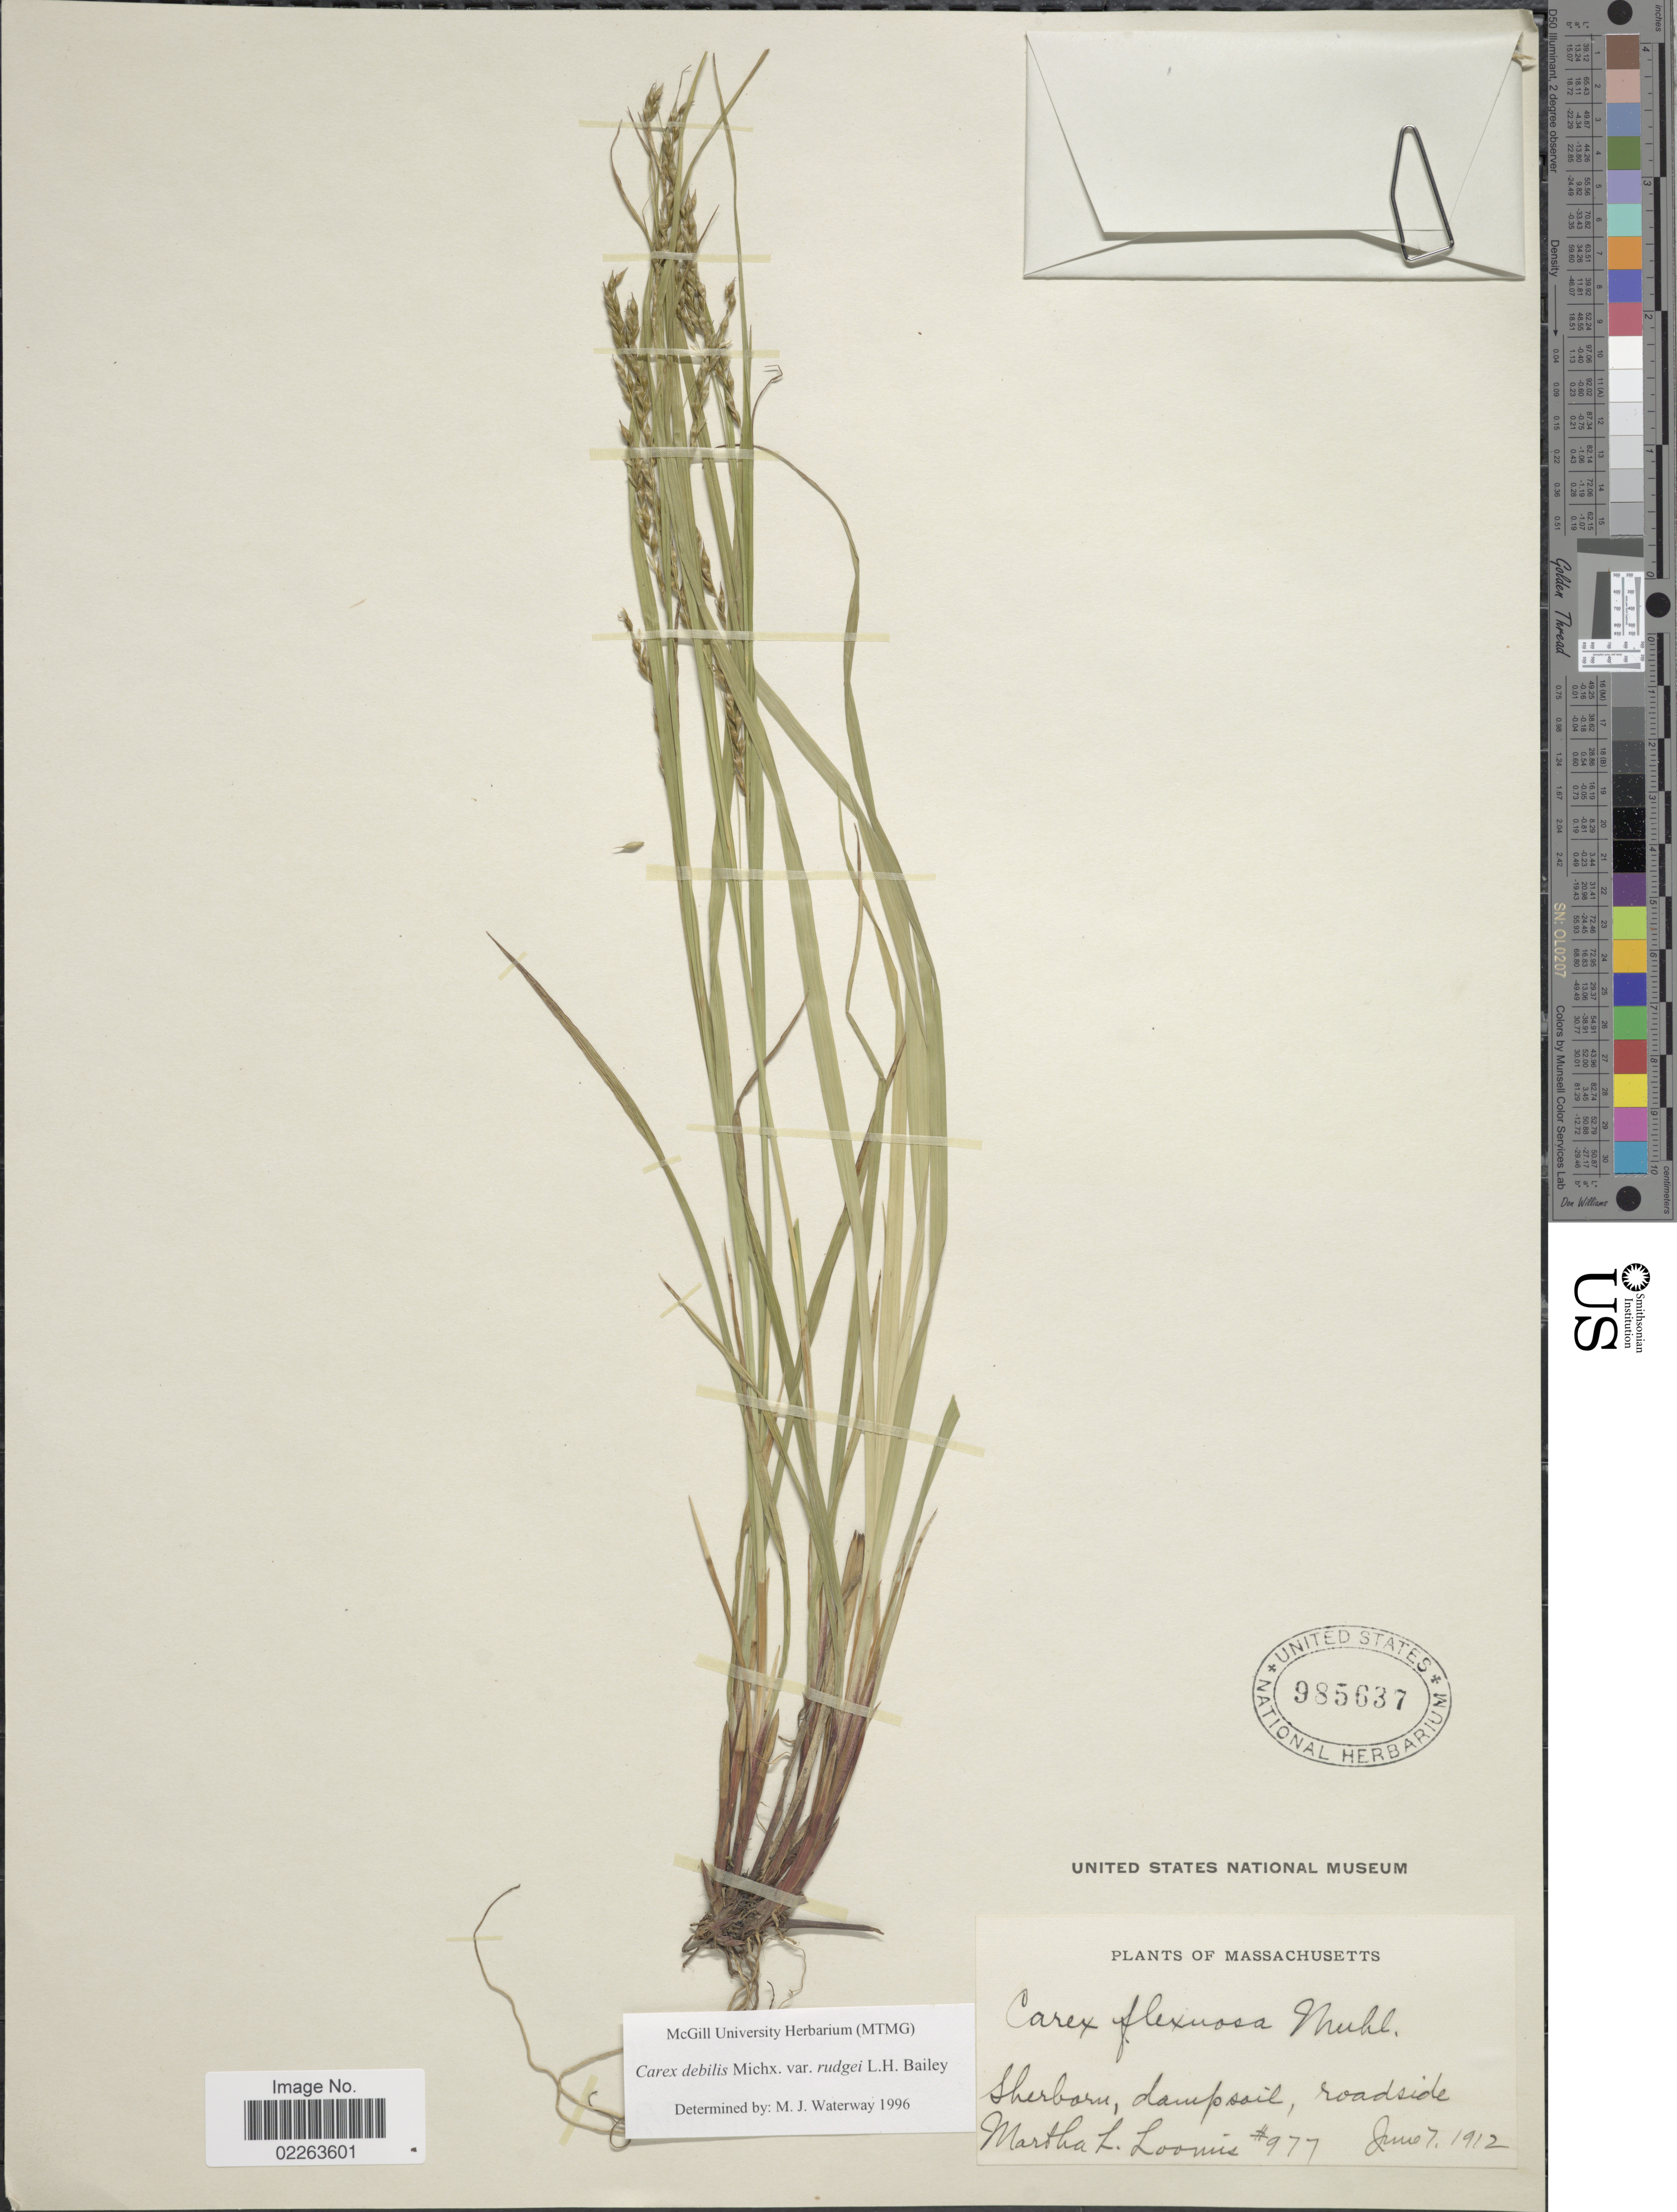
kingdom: Plantae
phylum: Tracheophyta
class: Liliopsida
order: Poales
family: Cyperaceae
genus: Carex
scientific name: Carex flexuosa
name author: Muhl. ex Willd.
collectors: M. L. Loomis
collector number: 977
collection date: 1912-06-07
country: United States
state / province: Massachusetts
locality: Sherborn, damp soil, roadside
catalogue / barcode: US 985637